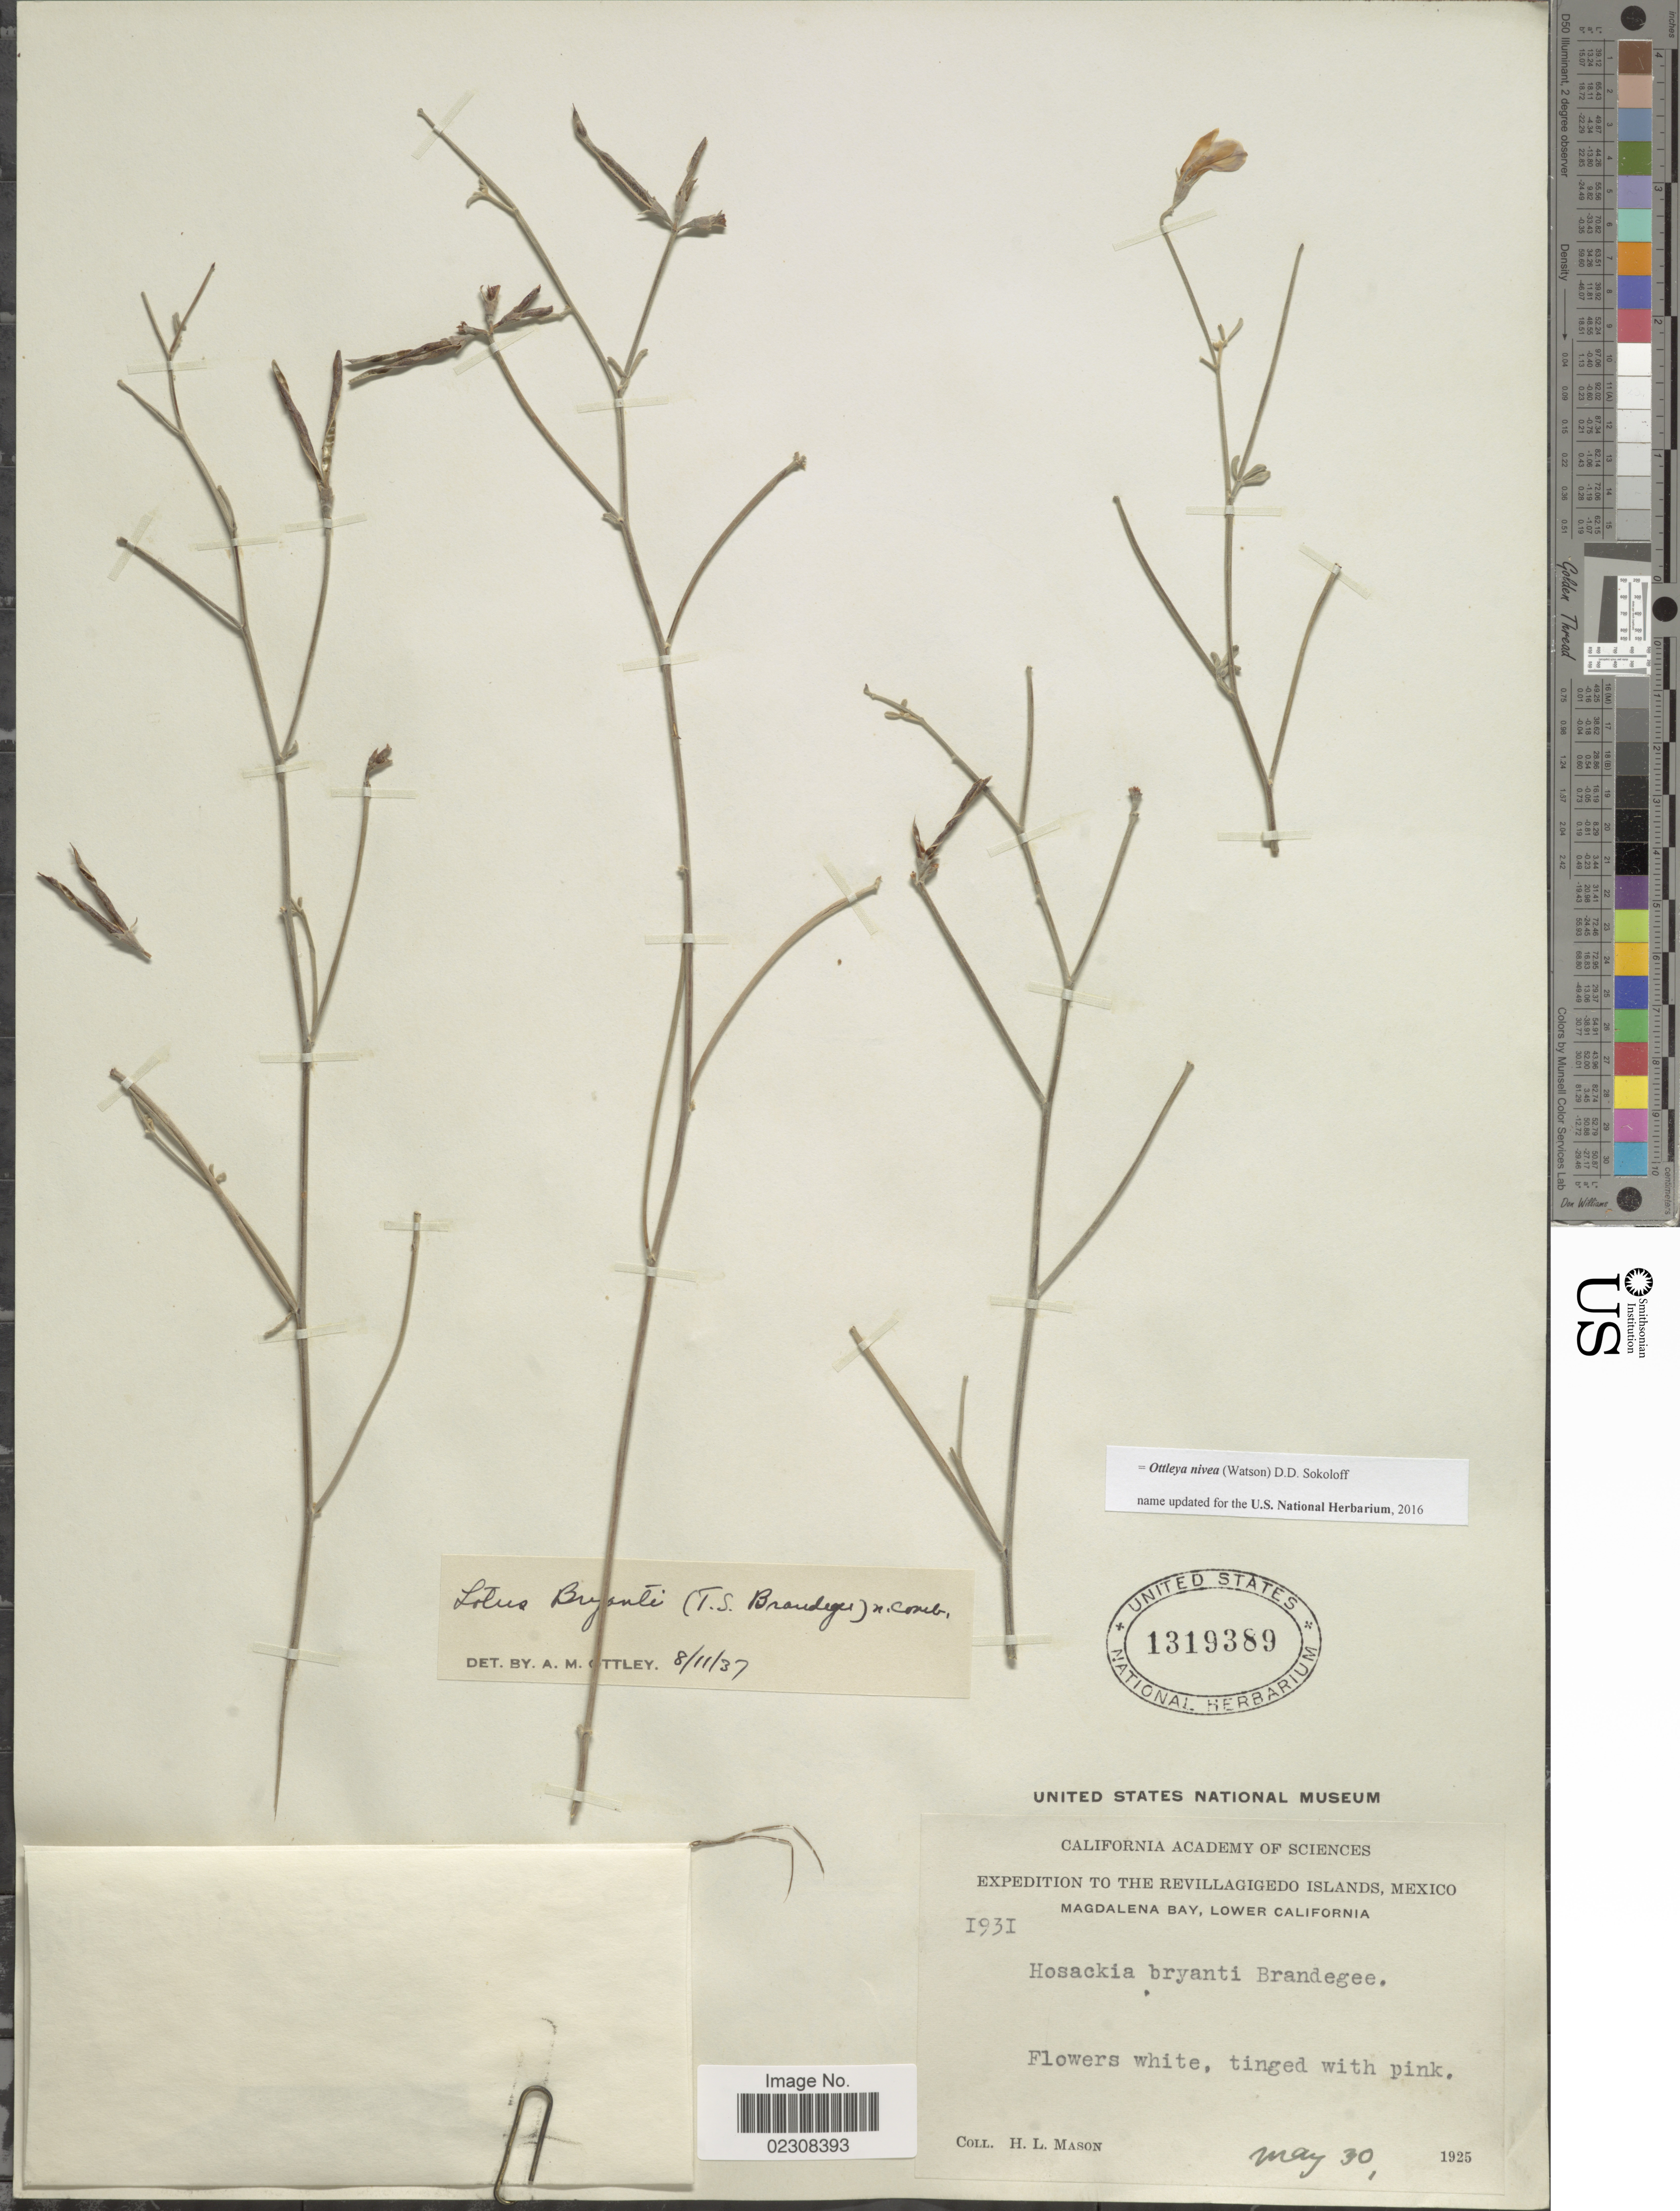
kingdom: Plantae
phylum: Tracheophyta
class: Magnoliopsida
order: Fabales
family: Fabaceae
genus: Ottleya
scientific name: Ottleya nivea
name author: (Watson) D.D. Sokoloff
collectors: H. L. Mason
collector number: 1931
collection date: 1925-05-30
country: Mexico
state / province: Baja California Norte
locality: The Revillagigedo Islands, Magdalena Bay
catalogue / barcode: US 1319389